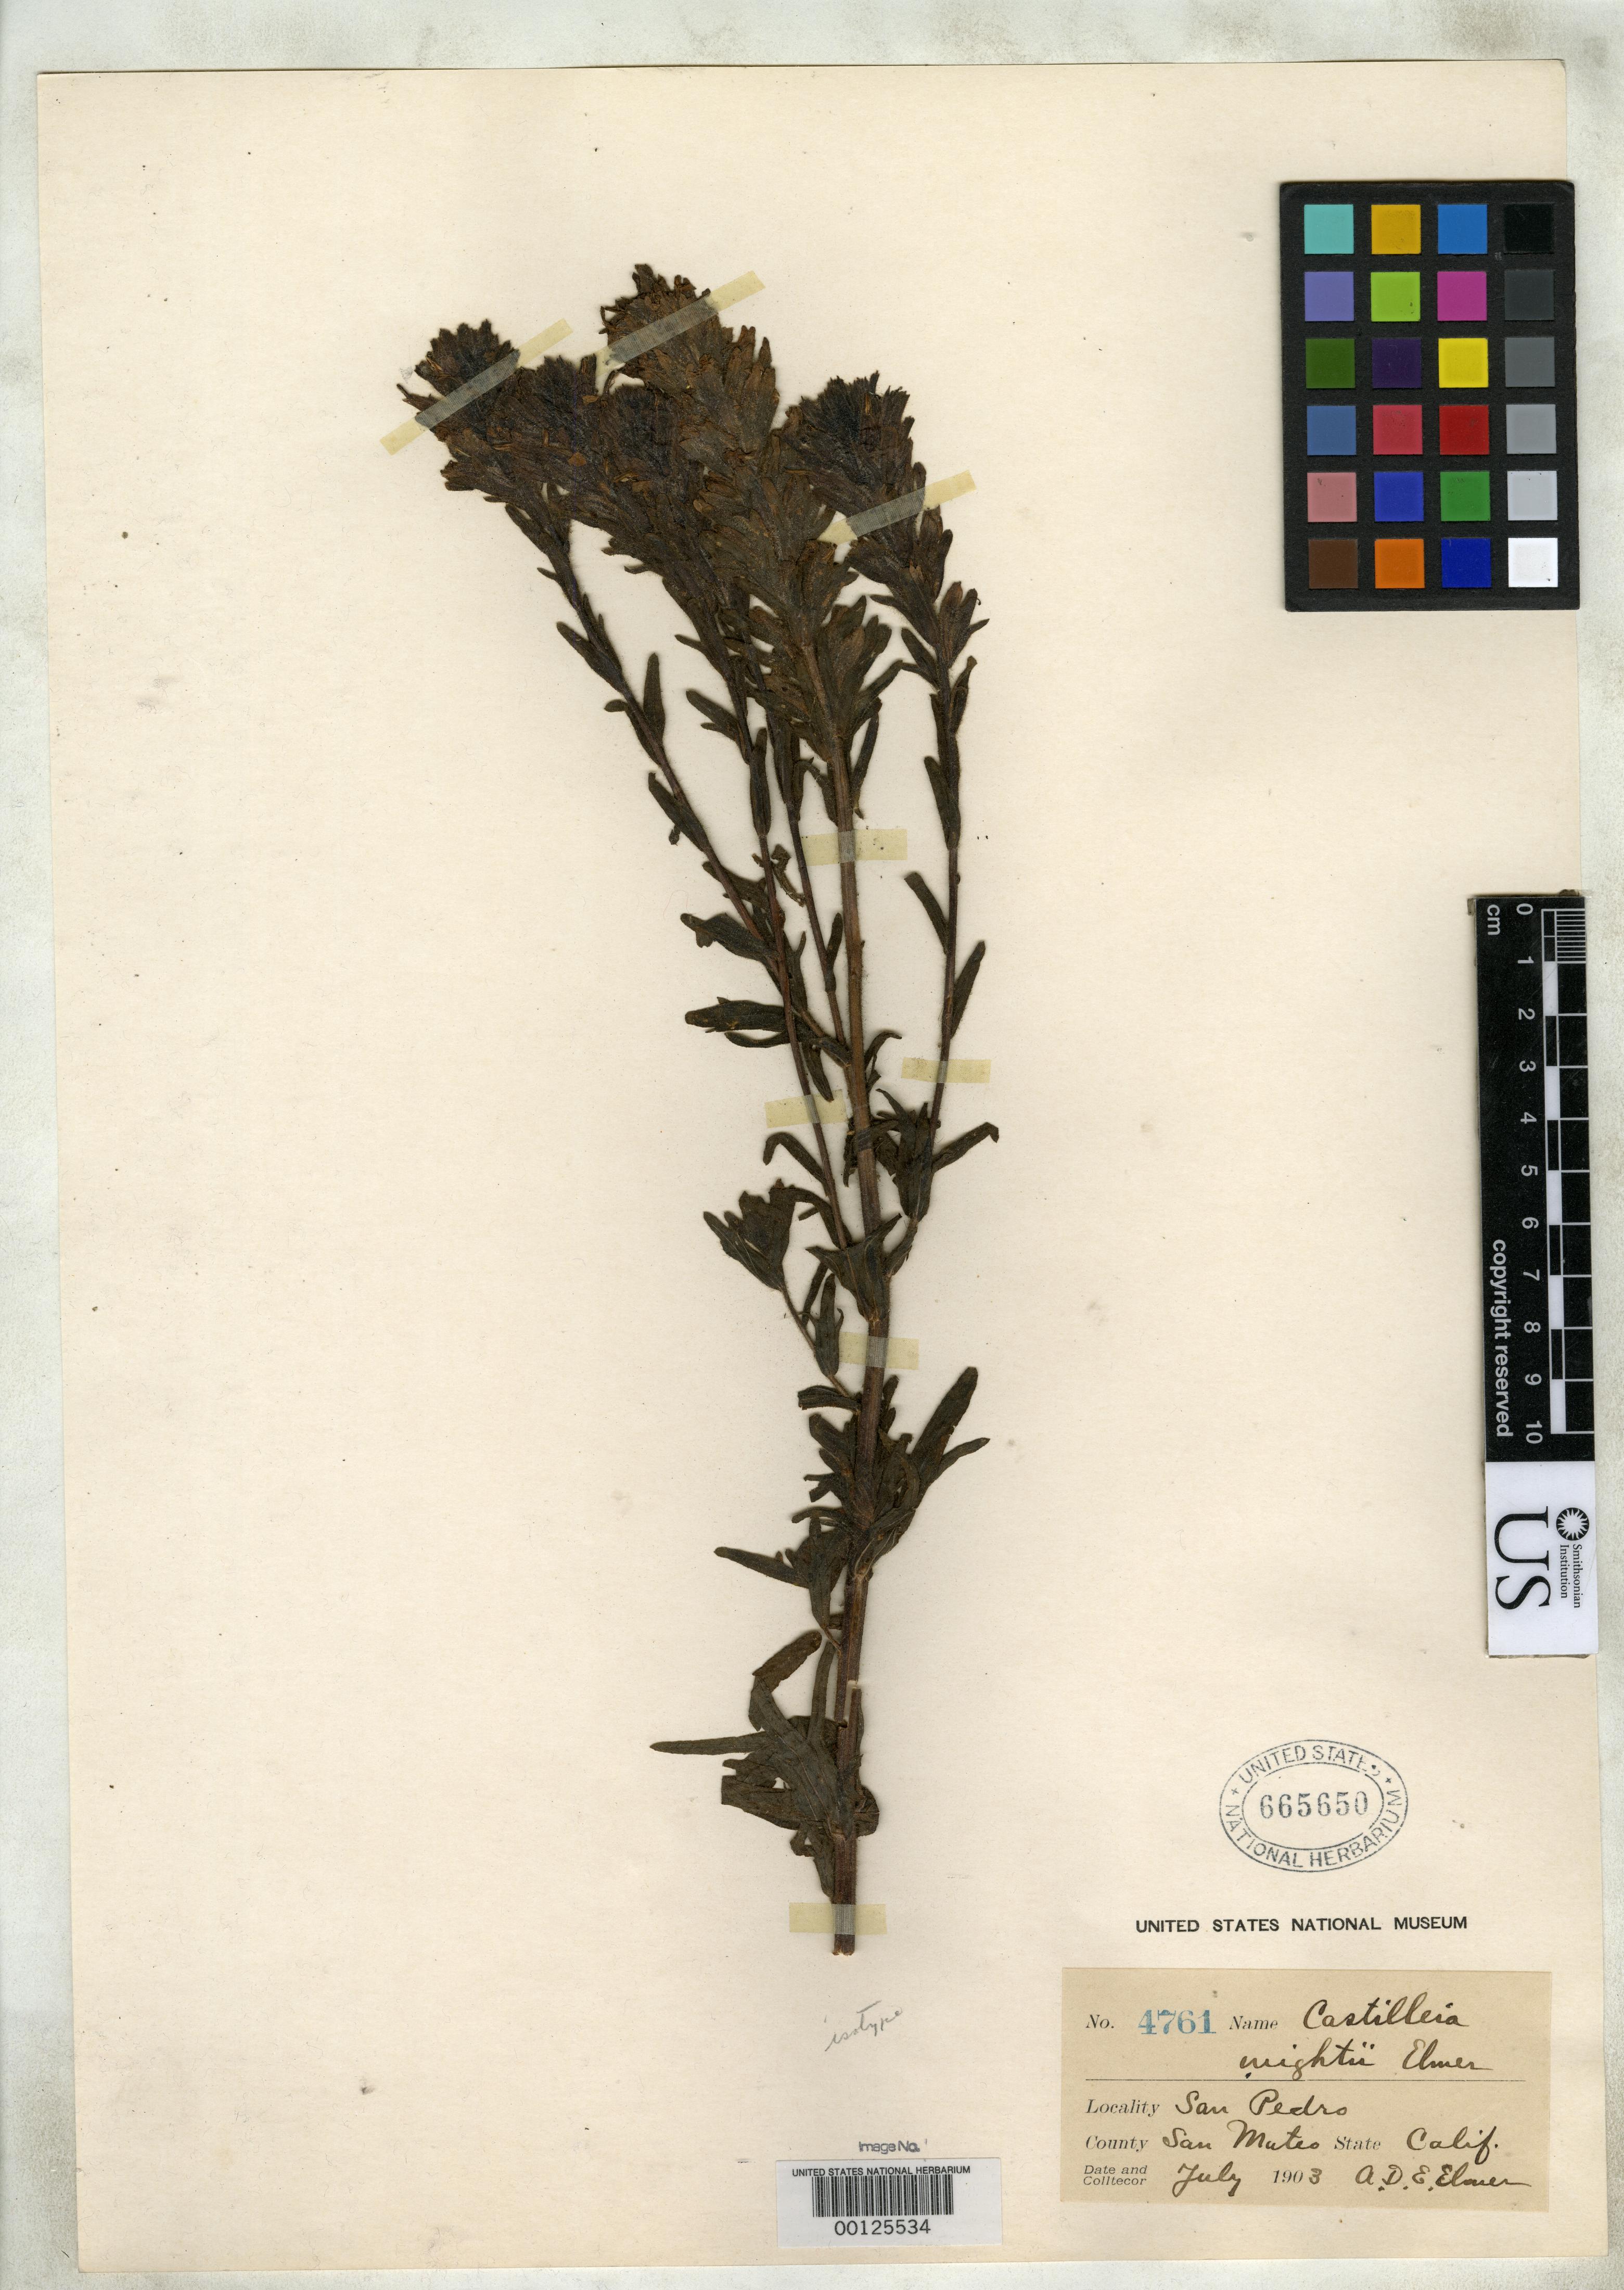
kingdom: Plantae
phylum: Tracheophyta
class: Magnoliopsida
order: Lamiales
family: Orobanchaceae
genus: Castilleja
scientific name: Castilleja wightii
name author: Elmer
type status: Isotype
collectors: A. D. E. Elmer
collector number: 4761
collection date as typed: Jul 1903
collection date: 1903-07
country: United States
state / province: California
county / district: San Mateo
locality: San Pedro.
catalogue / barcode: US 665650